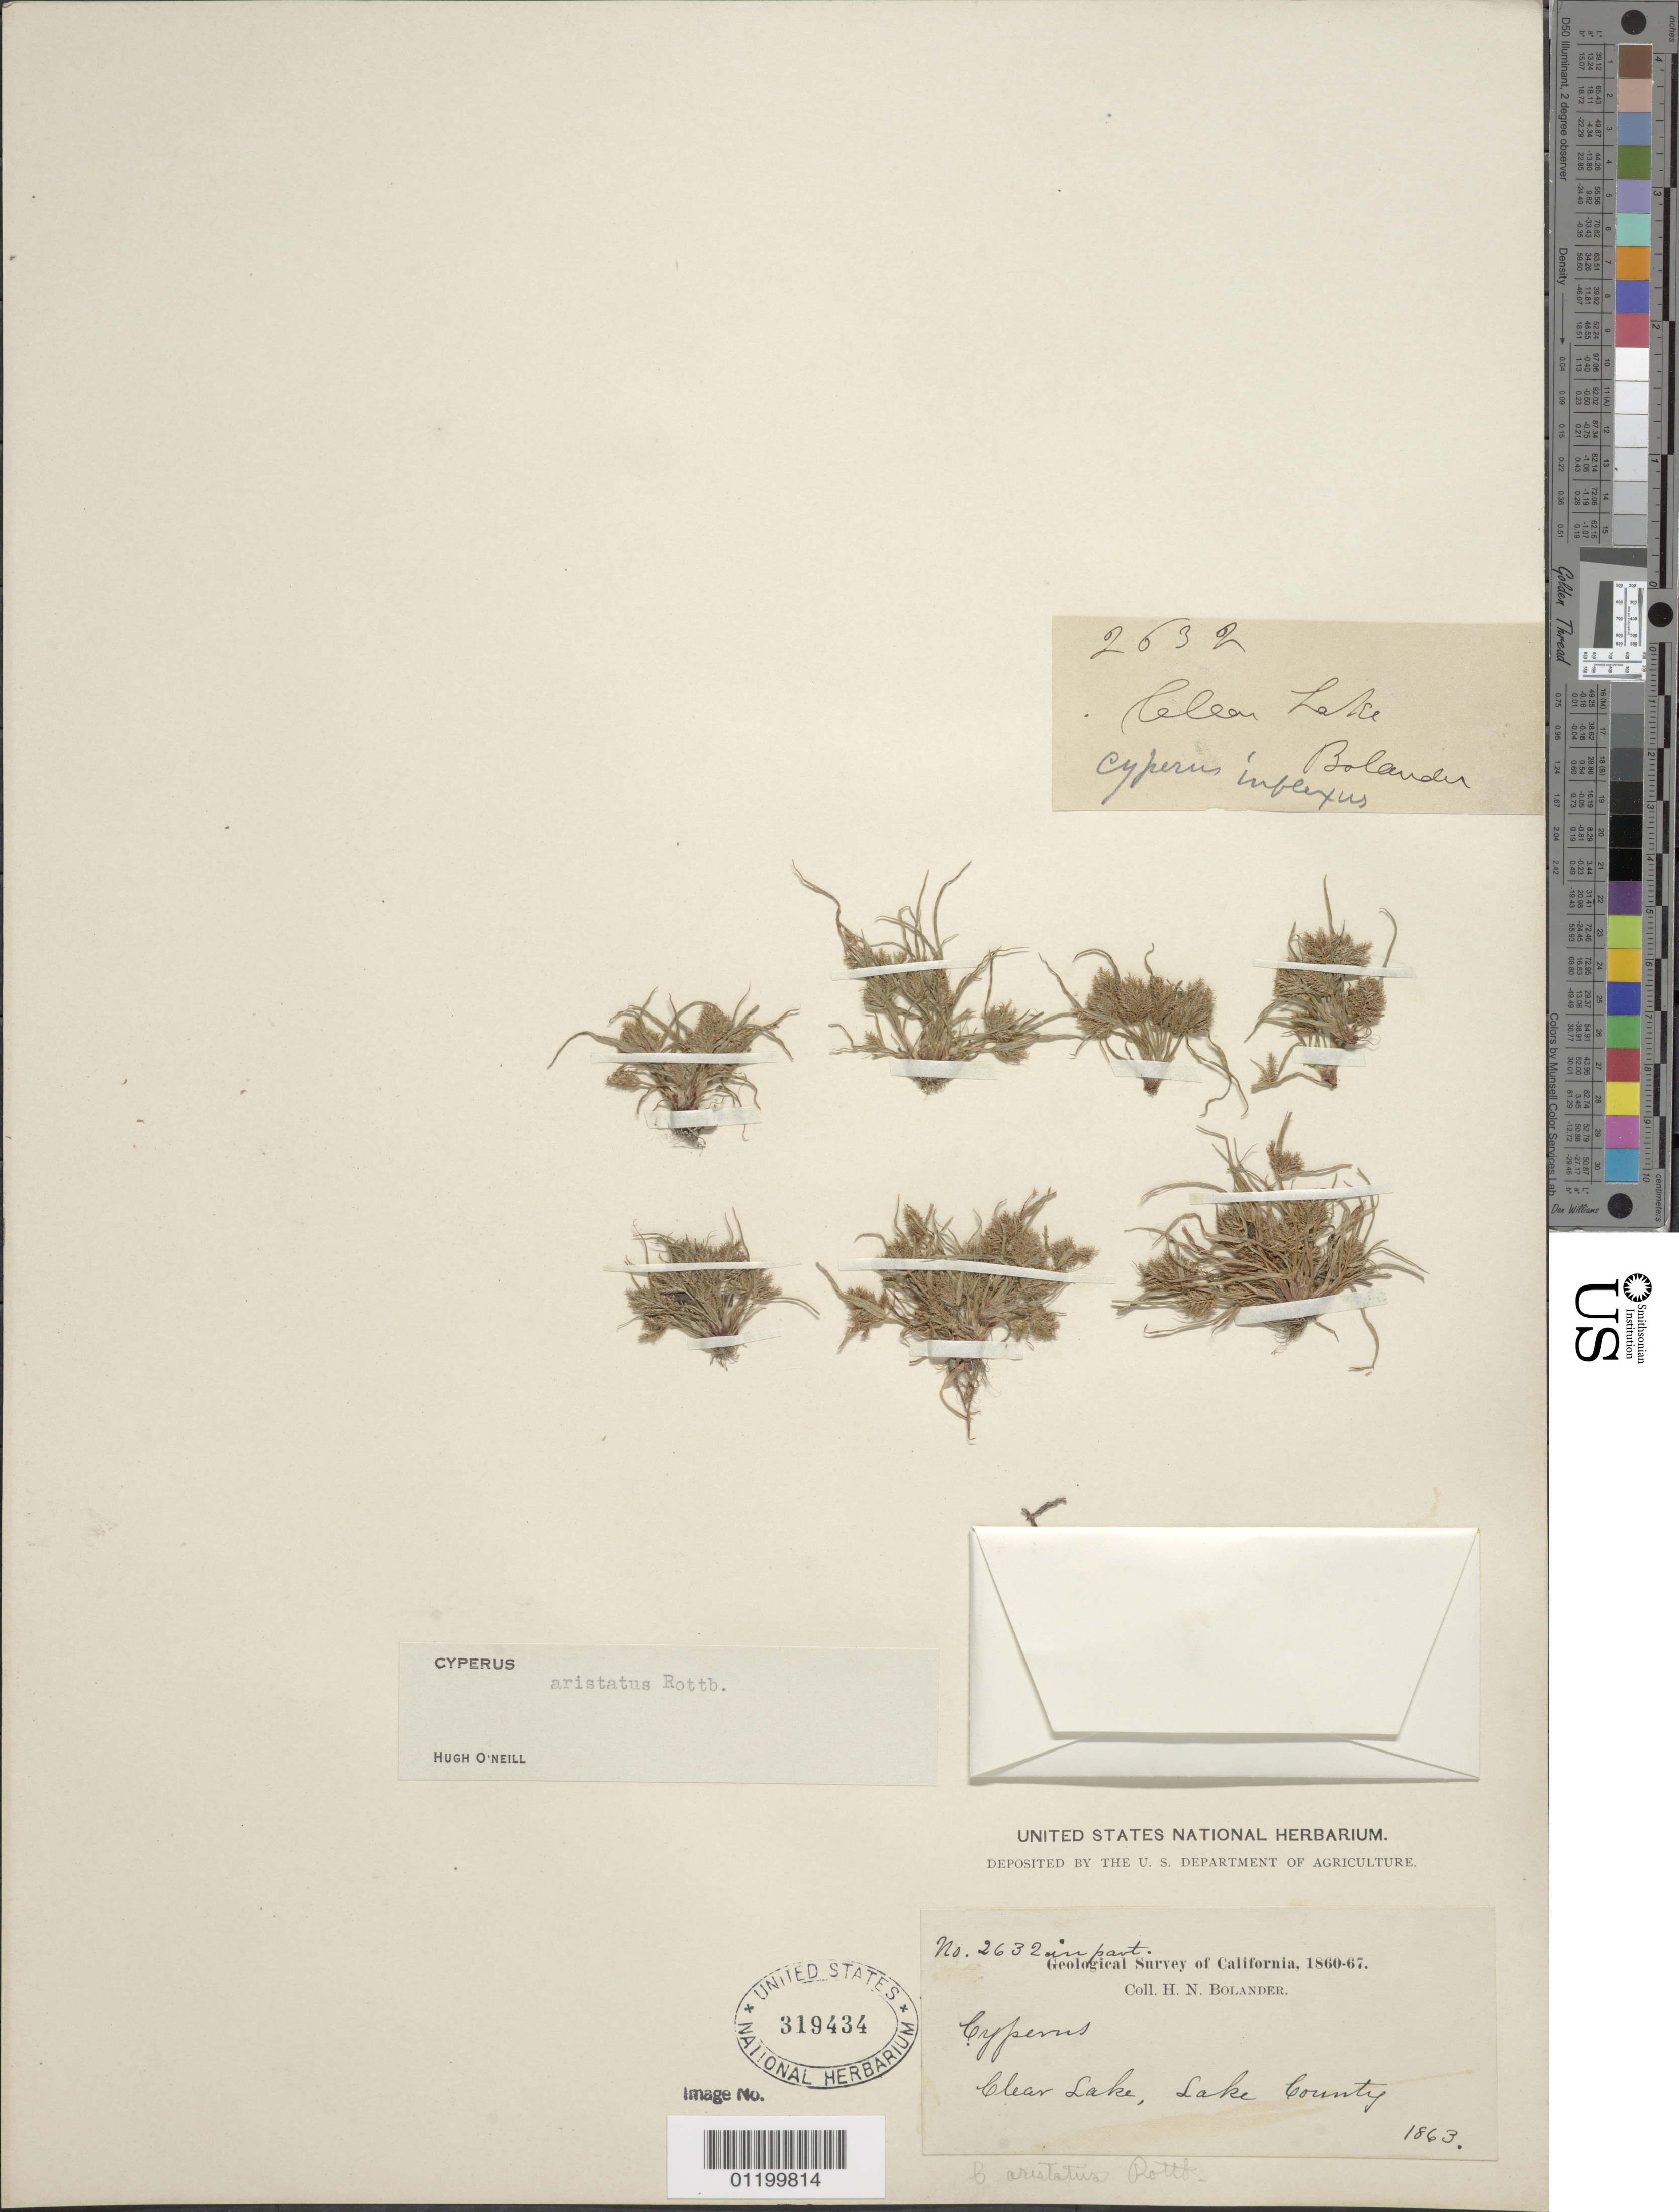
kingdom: Plantae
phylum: Tracheophyta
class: Liliopsida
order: Poales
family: Cyperaceae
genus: Cyperus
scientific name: Cyperus squarrosus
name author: L.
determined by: Strong, Mark T., (BOT), Smithsonian Institution - National Museum of Natural History (UNITED STATES)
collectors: H. Bolander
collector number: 2632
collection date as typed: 1863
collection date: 1863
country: United States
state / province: California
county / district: Lake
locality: Clear Lake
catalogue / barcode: US 319434